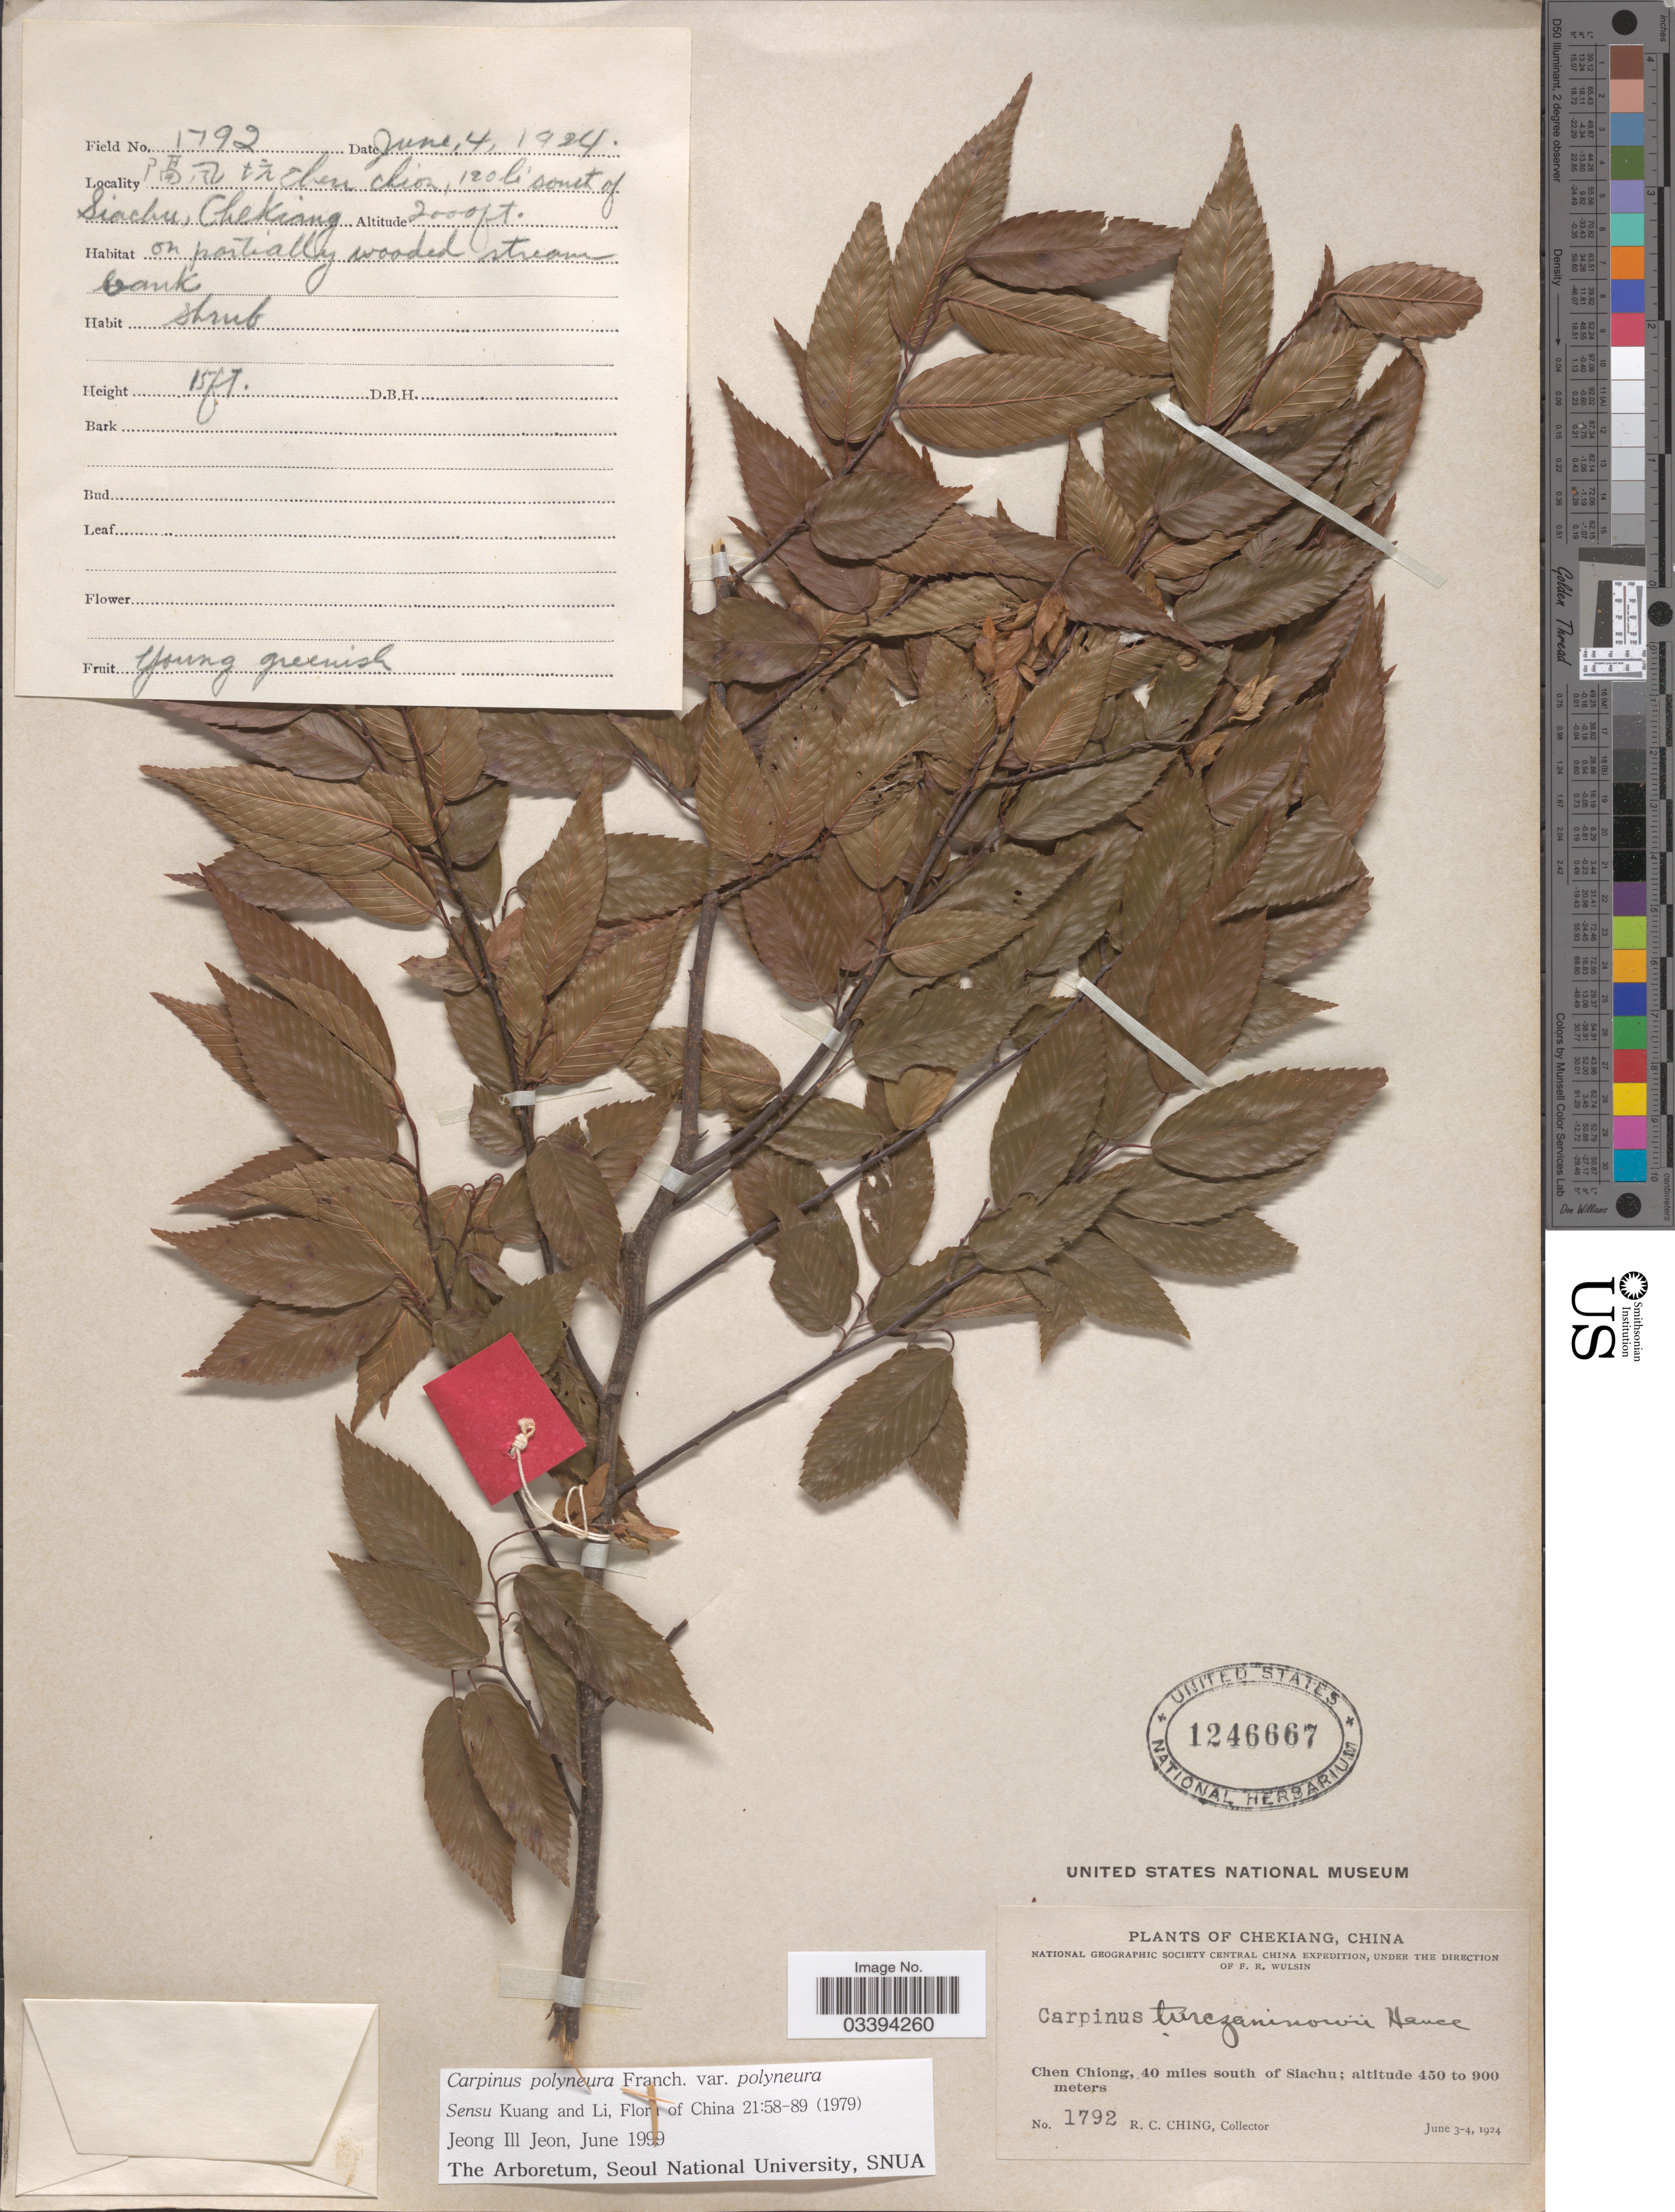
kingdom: Plantae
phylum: Tracheophyta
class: Magnoliopsida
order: Fagales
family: Betulaceae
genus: Carpinus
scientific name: Carpinus polyneura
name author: Franch.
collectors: R. C. Ching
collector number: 1792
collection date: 1924-06-04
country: China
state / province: Zhejiang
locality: Chen Chion, 120 li. South (40 miles south) of Siachu. Chongqing.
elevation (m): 610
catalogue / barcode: US 1246667